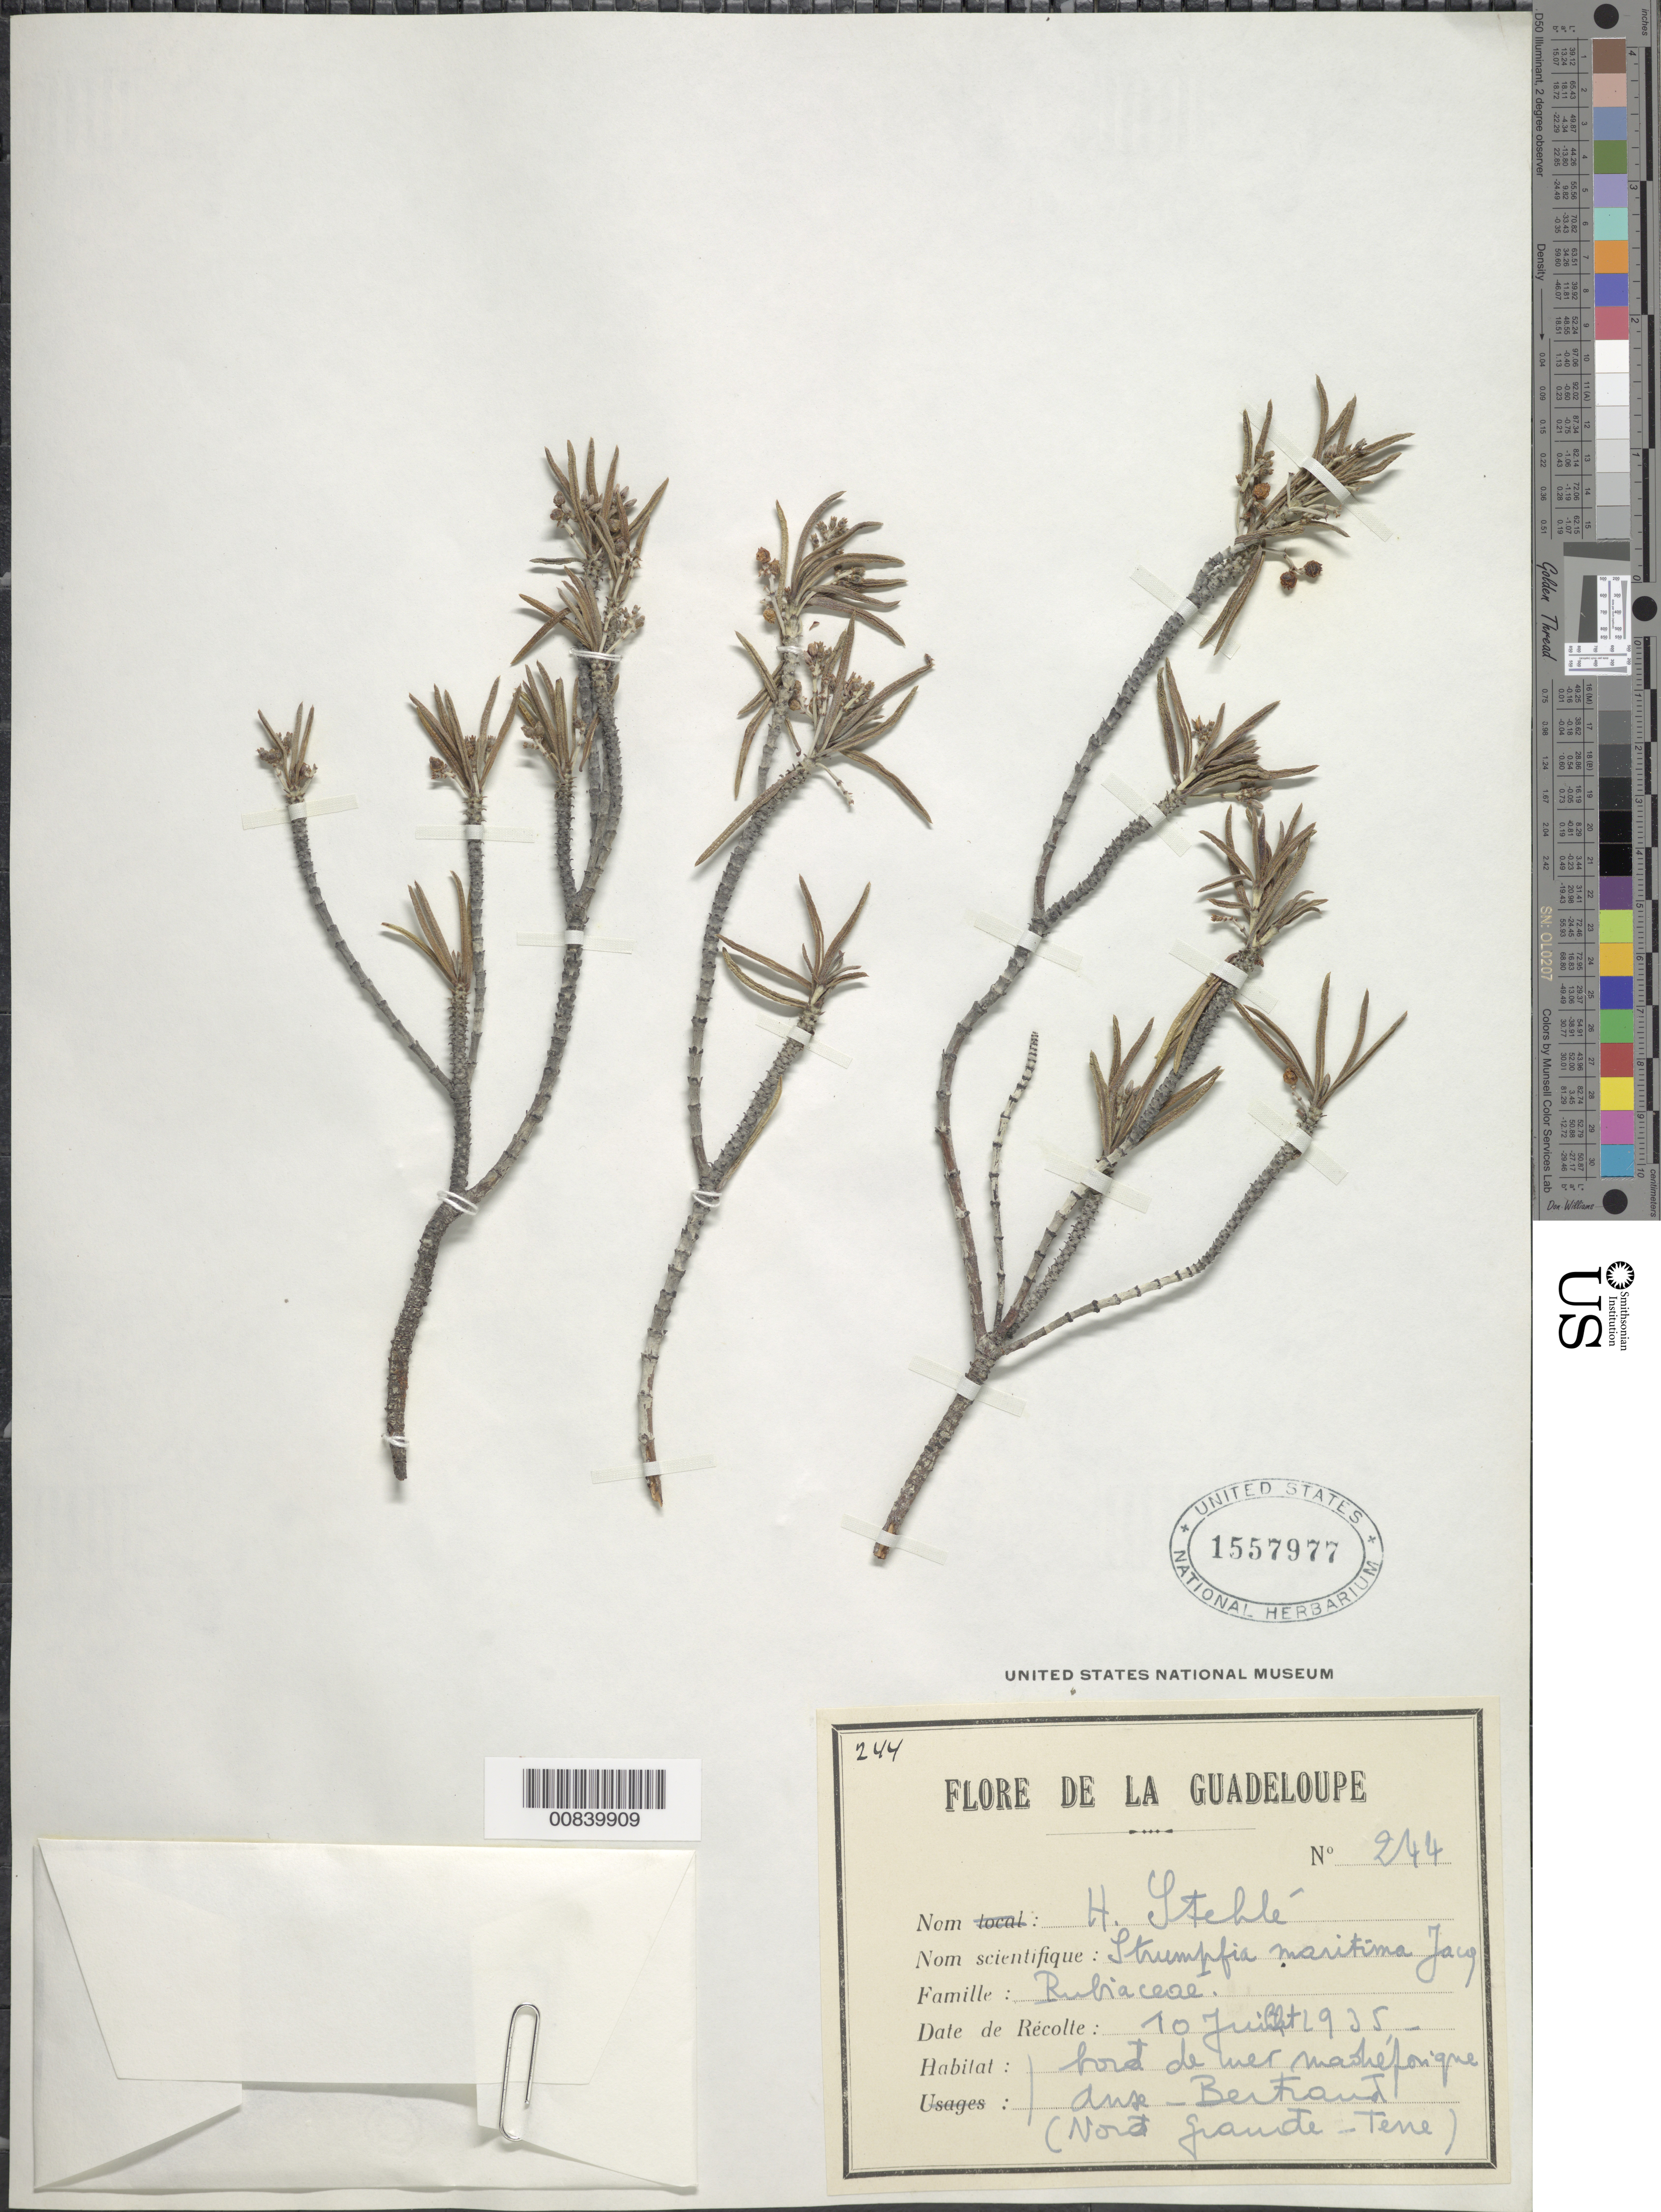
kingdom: Plantae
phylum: Tracheophyta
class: Magnoliopsida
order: Gentianales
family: Rubiaceae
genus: Strumpfia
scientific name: Strumpfia maritima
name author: Jacq.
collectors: H. Stehlé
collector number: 244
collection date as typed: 10 Jul 1935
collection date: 1935-07-10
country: Guadeloupe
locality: Anse - Bertrand (sp?). (Nord Grand-tene)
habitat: Bord de mer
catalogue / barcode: US 1557977